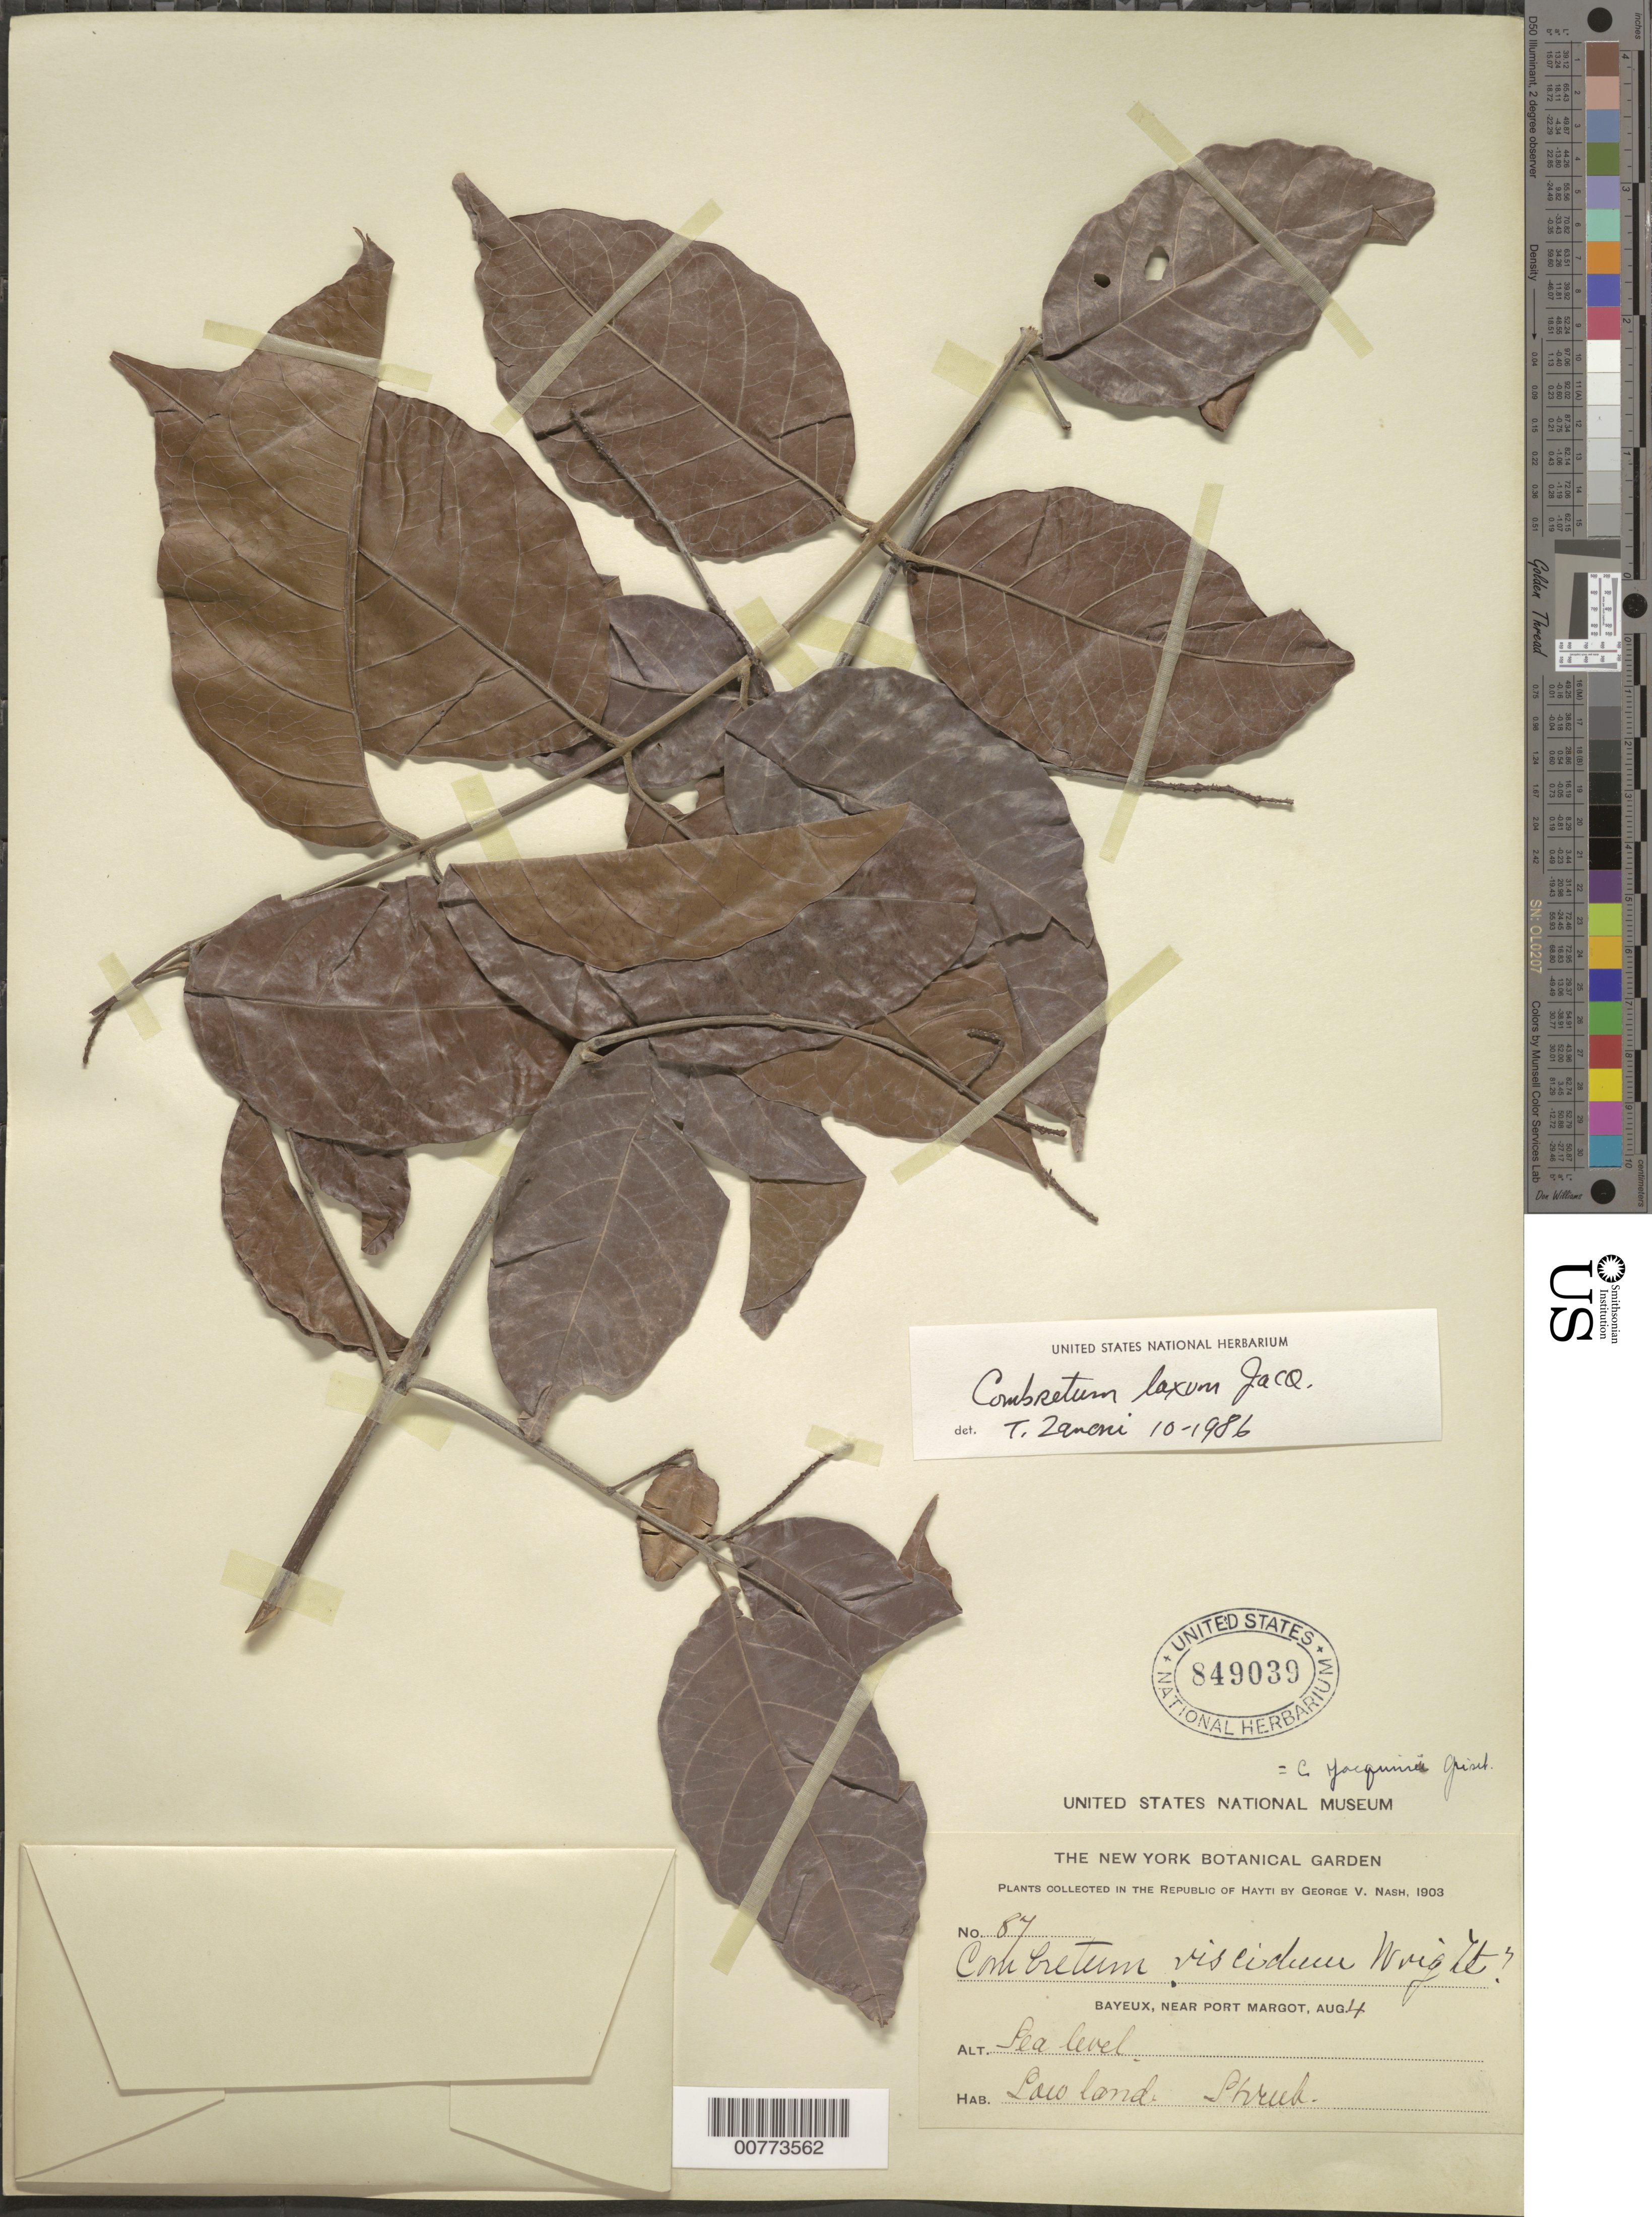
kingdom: Plantae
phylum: Tracheophyta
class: Magnoliopsida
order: Myrtales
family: Combretaceae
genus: Combretum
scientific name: Combretum laxum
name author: Jacq.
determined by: Zanoni, T. A., (NY), New York Botanical Garden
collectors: G. V. Nash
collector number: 87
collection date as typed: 04 Aug 1903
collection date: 1903-08-04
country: Haiti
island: Hispaniola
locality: Bayeux, near Port Margot.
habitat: Low land.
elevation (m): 0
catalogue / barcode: US 849039